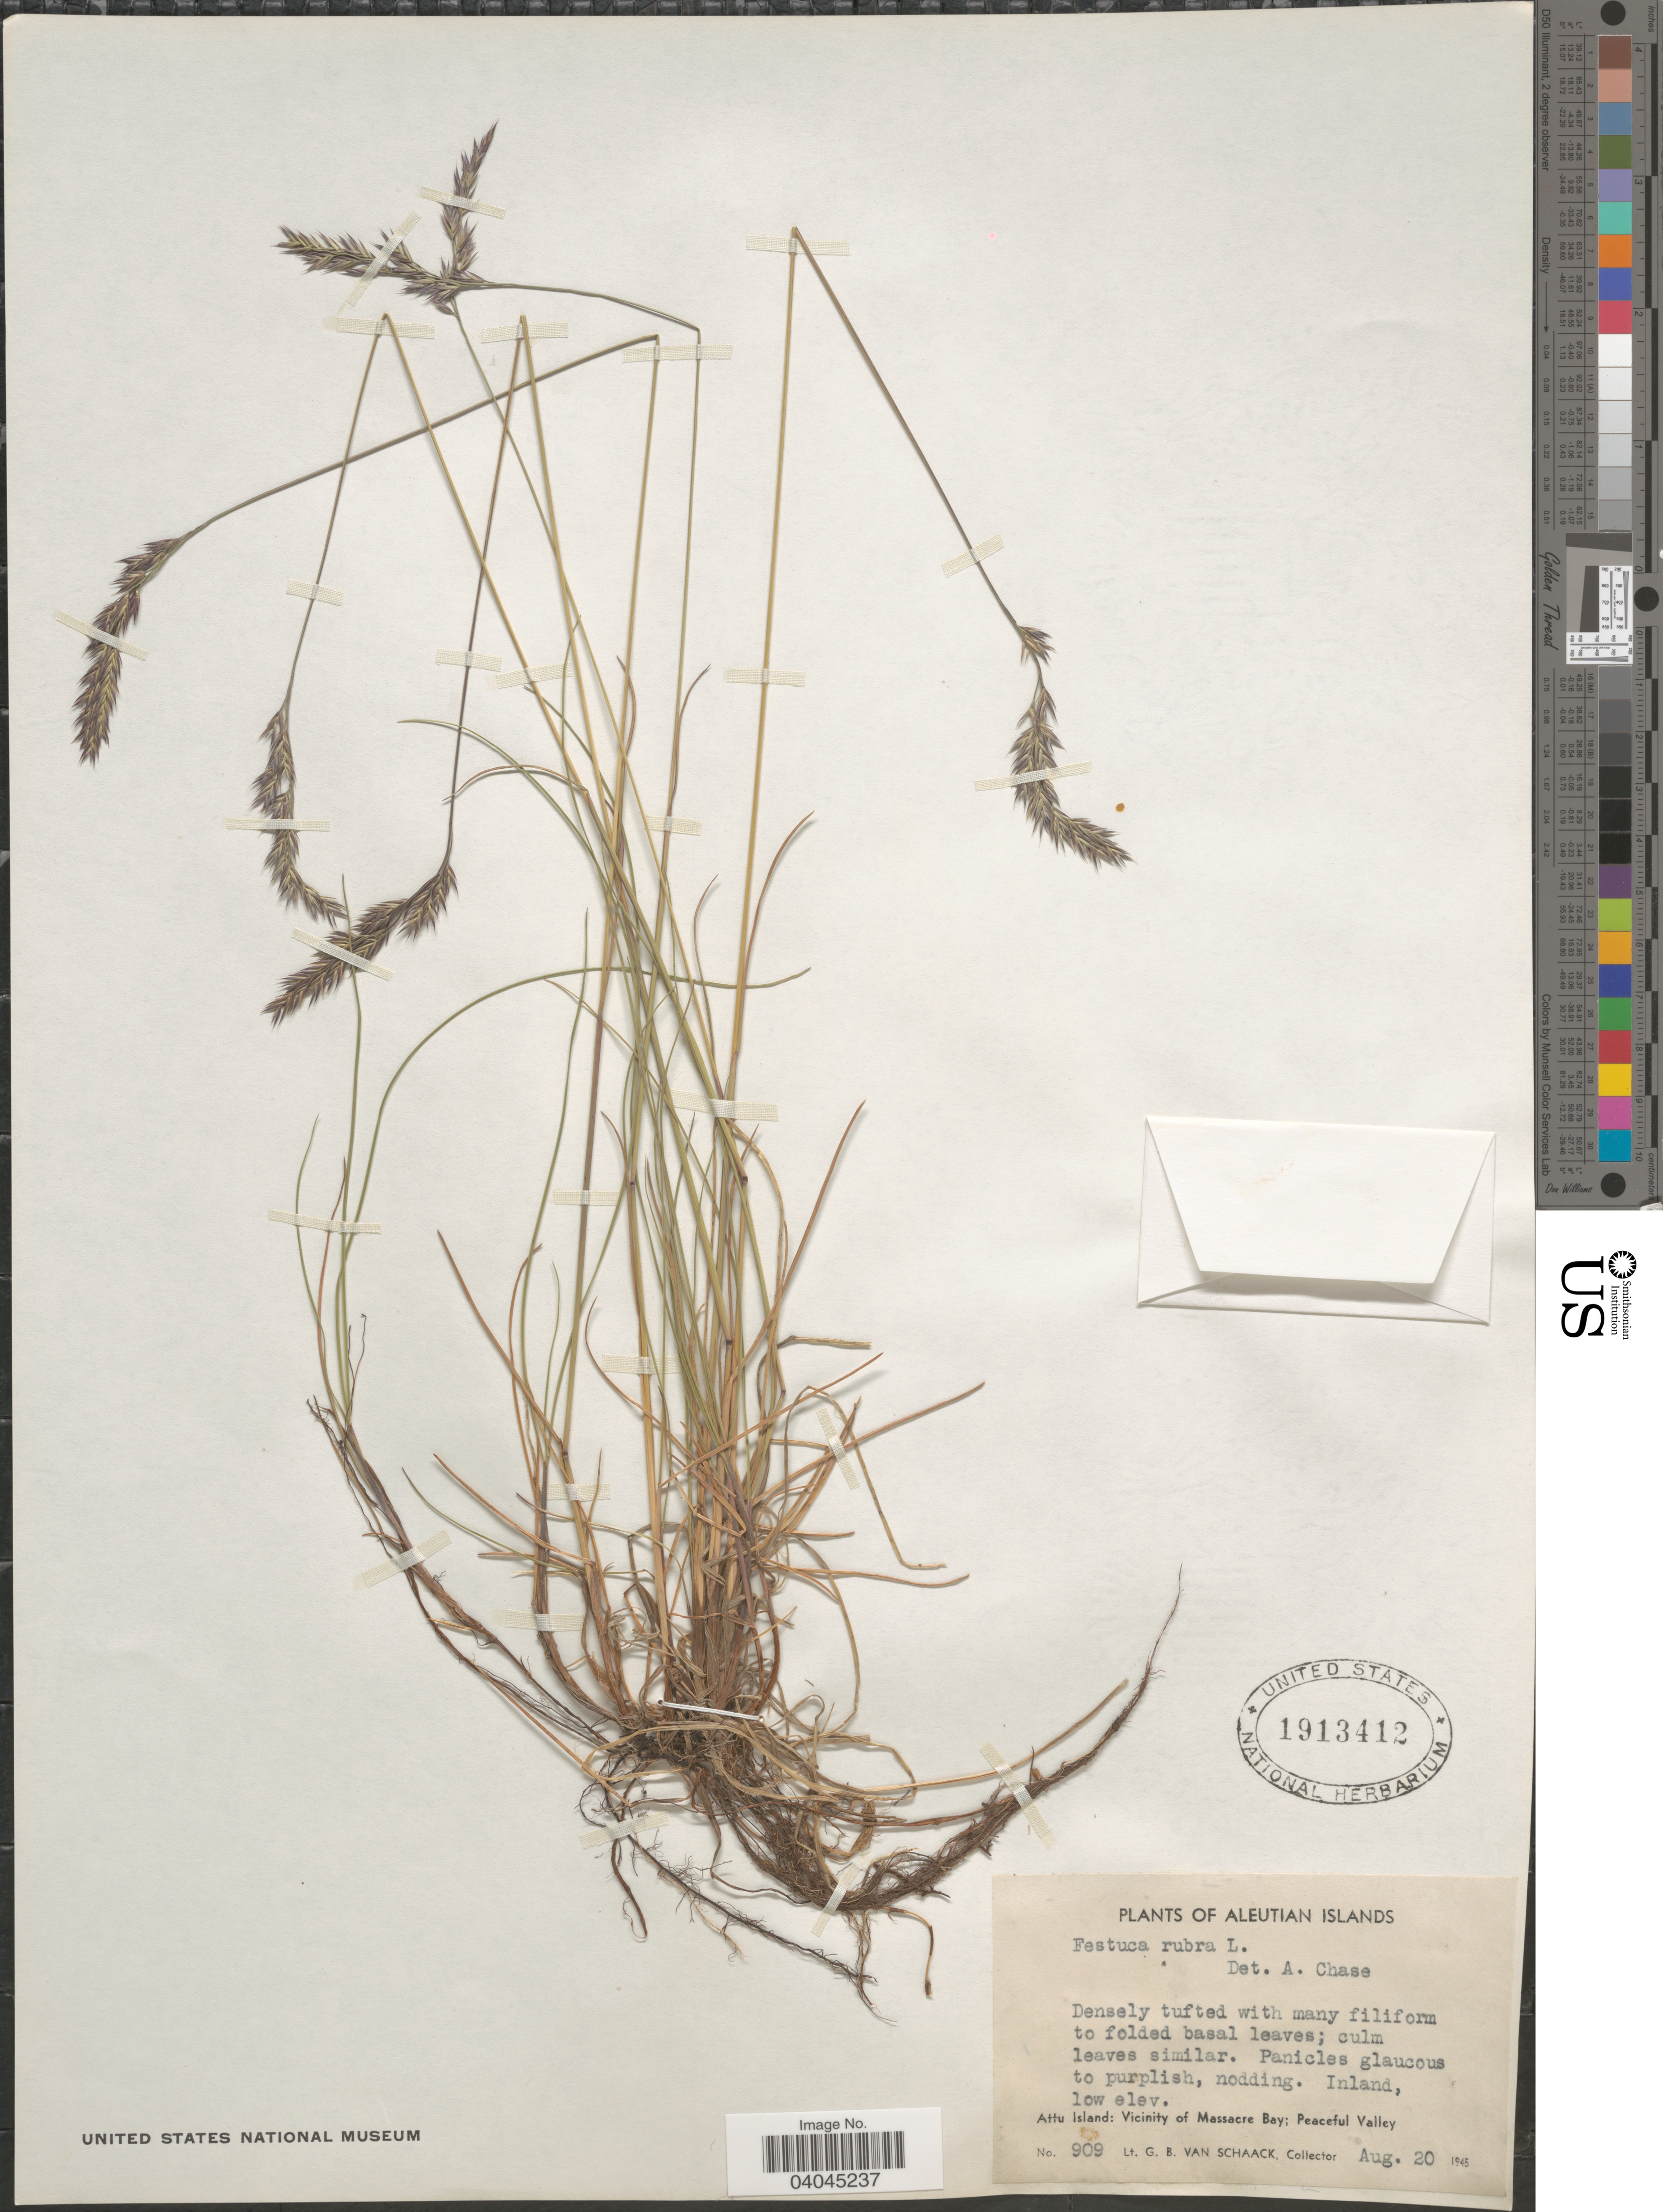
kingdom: Plantae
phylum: Tracheophyta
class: Liliopsida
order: Poales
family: Poaceae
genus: Festuca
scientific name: Festuca rubra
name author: L.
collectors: G. Van Schaack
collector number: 909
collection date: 1945-08-20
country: United States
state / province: Alaska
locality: Aleutian Islands. Attu Island: Vicinity of Massacre Bay; Peaceful Valley.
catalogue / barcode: US 1913412